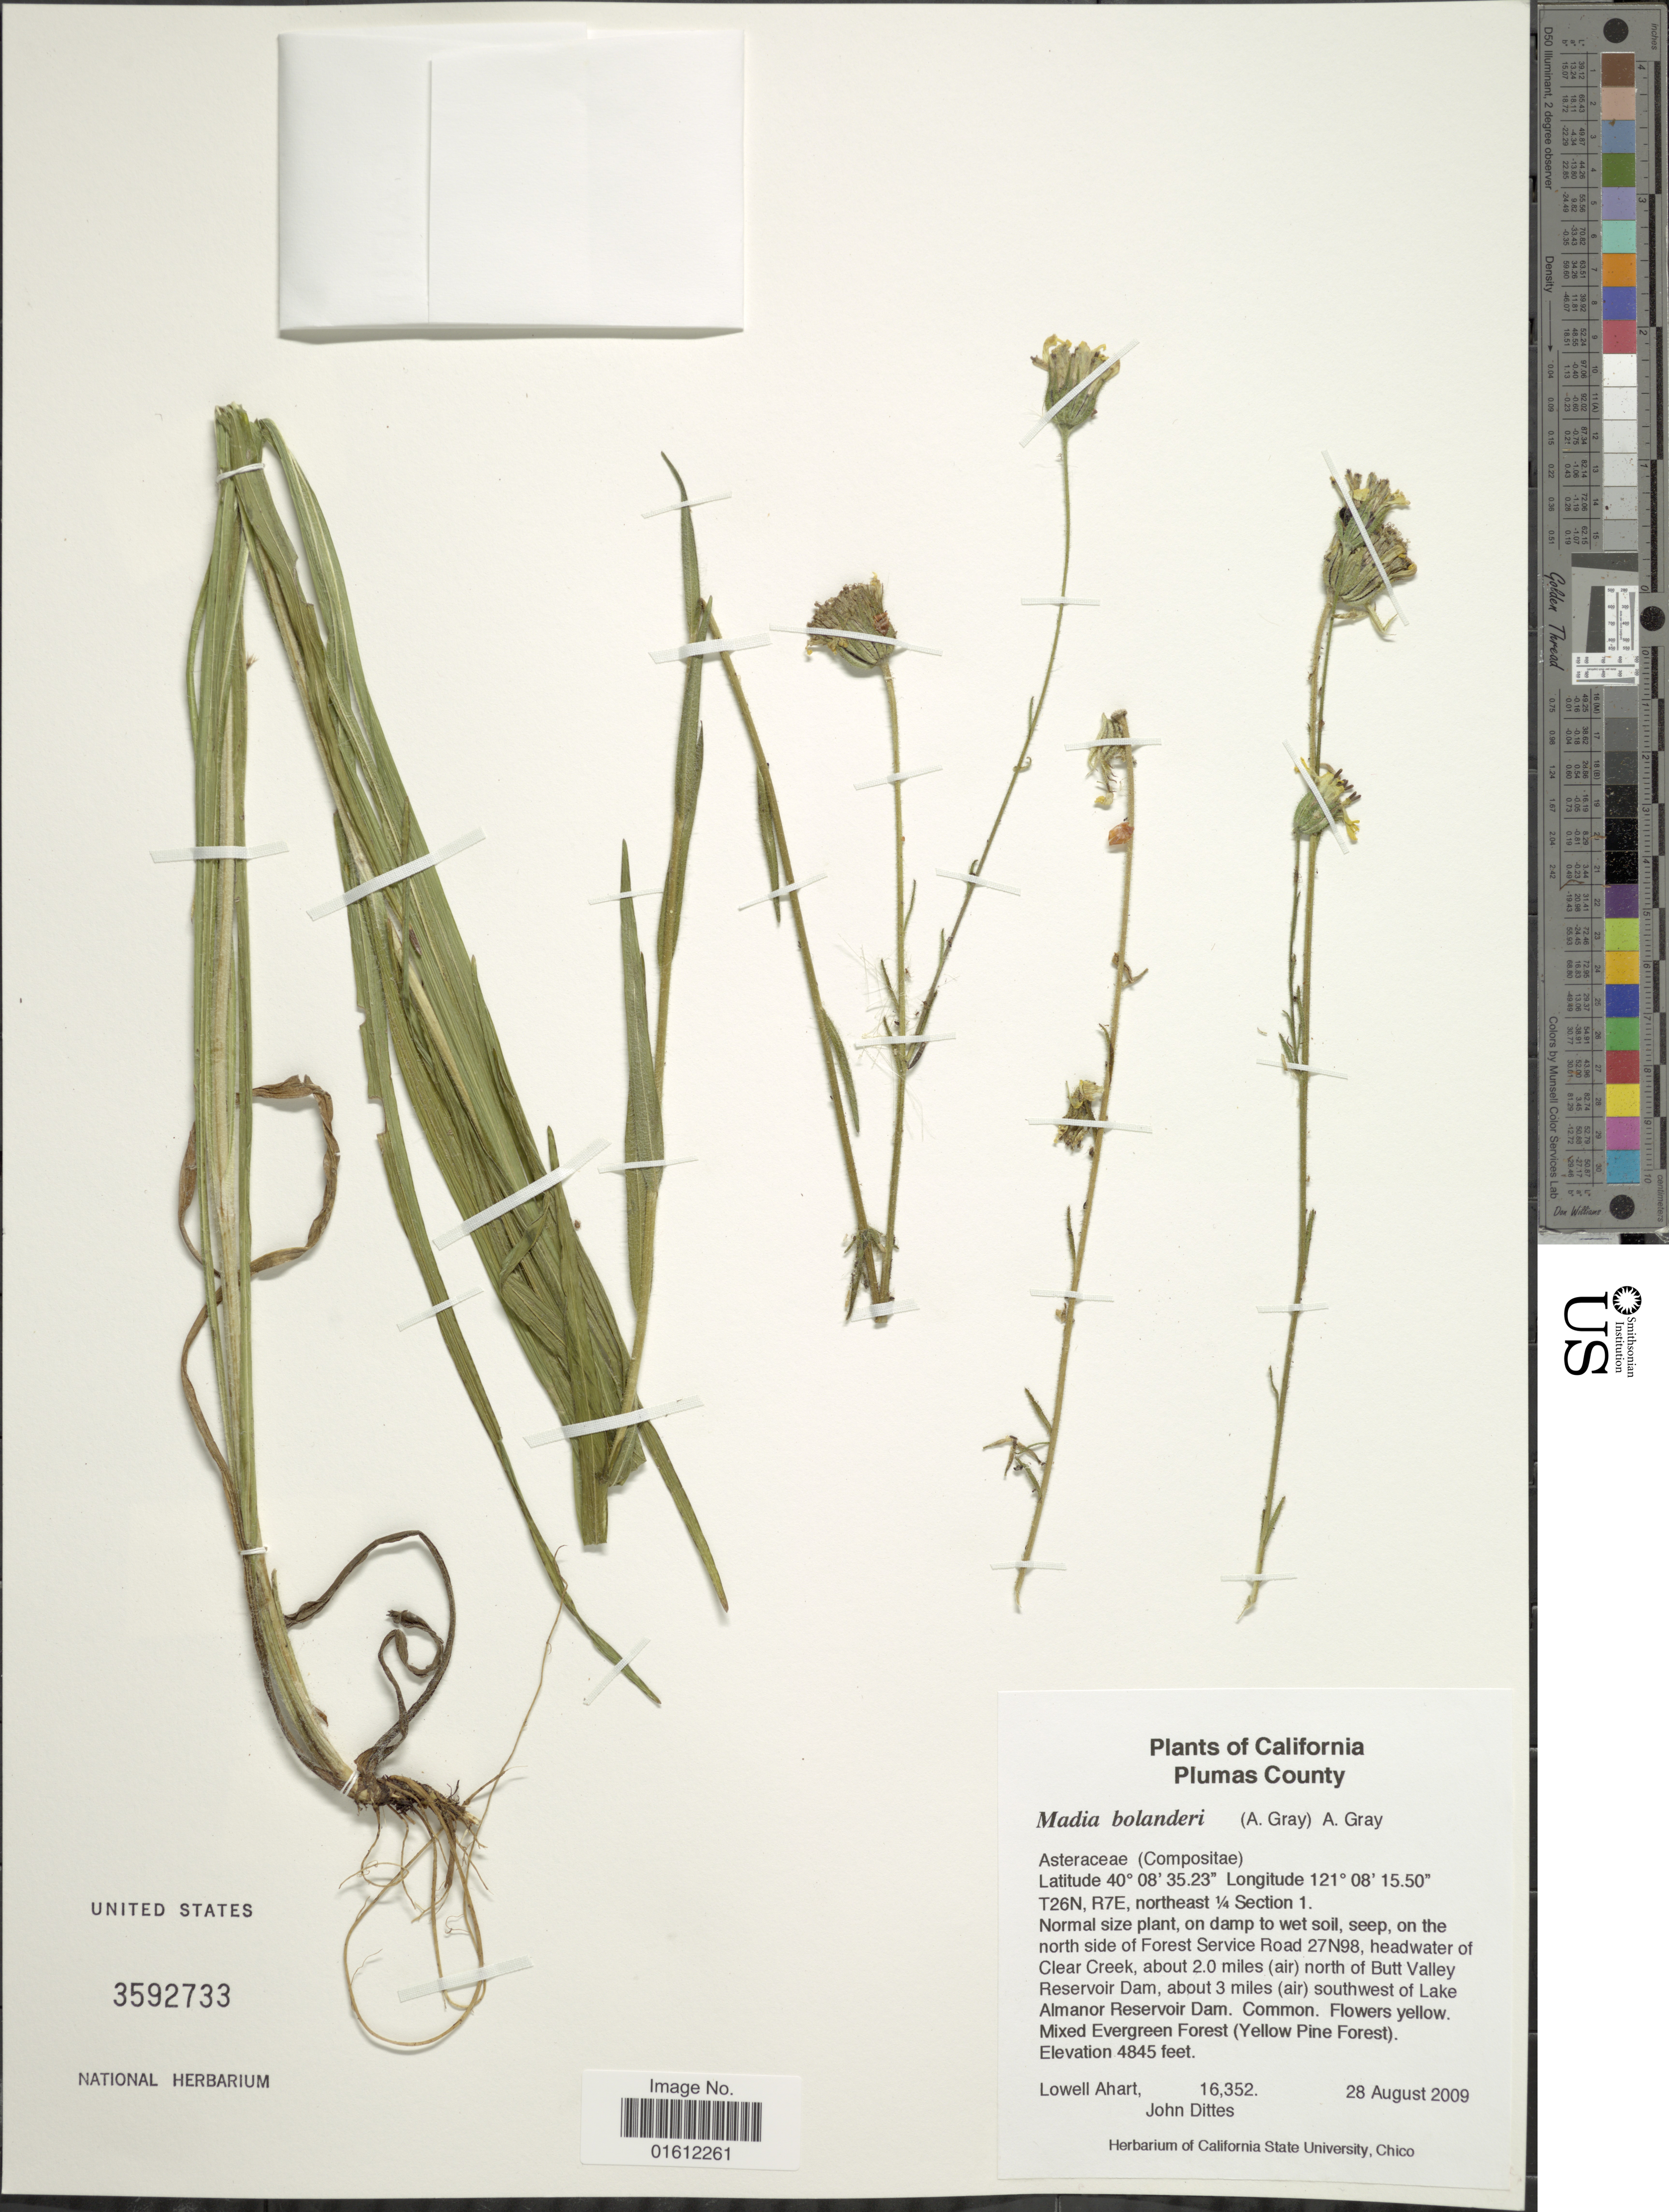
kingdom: Plantae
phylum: Tracheophyta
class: Magnoliopsida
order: Asterales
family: Asteraceae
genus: Madia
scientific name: Madia bolanderi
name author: A. Gray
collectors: L. Ahart & J. Dittes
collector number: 16352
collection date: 2009-08-28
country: United States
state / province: California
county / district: Plumas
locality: Plumas County, on the north side of Forest Service Road 27N98, headwater of Clear Creek, about 2.0 miles (air) north Butt Valley Reservoir Dam, about 3 miles (air) north of Butt Valley Reservoir Dam, about 3 miles (air) southwest of Lake Almanor Reservoir Dam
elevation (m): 1477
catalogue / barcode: US 3592733